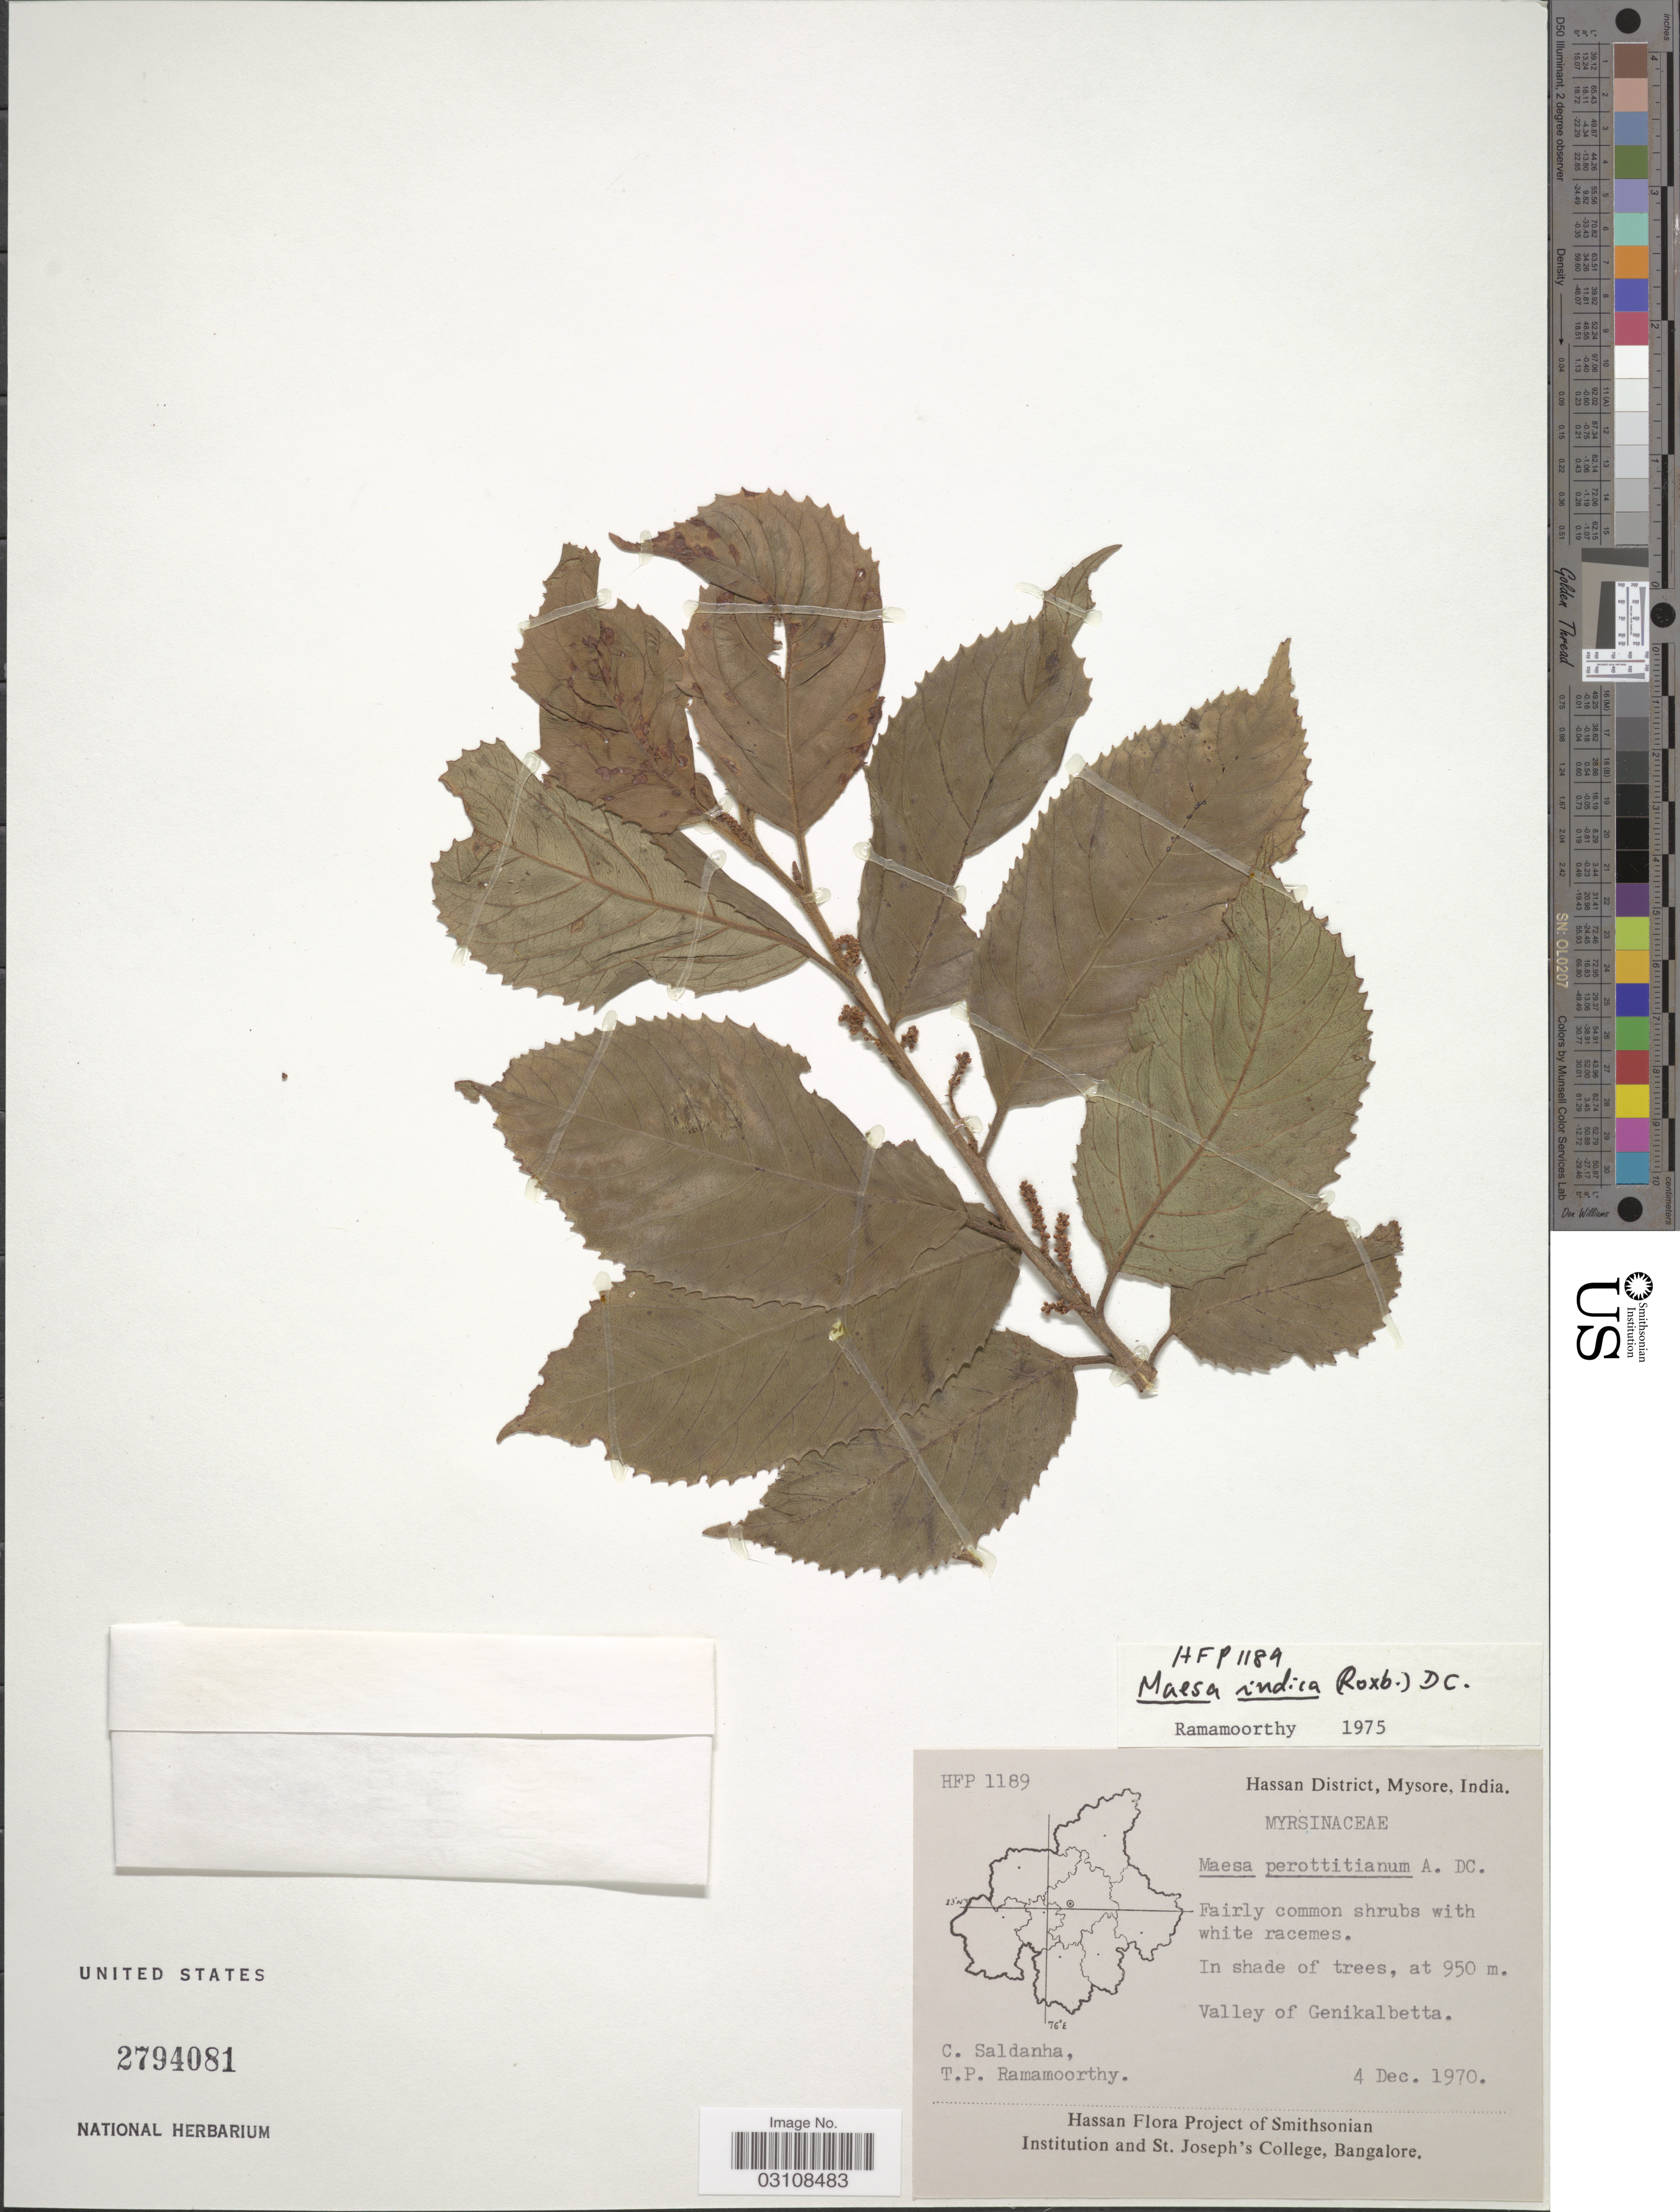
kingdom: Plantae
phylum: Tracheophyta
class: Magnoliopsida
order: Ericales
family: Primulaceae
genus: Maesa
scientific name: Maesa indica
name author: (Roxb.) A. DC.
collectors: C. Saldanha & T. P. Ramamoorthy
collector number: HFP1189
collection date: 1970-12-04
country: India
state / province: Karnataka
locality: Hassan District, Mysore. Valley of Genikalbetta.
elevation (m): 950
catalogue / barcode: US 2794081